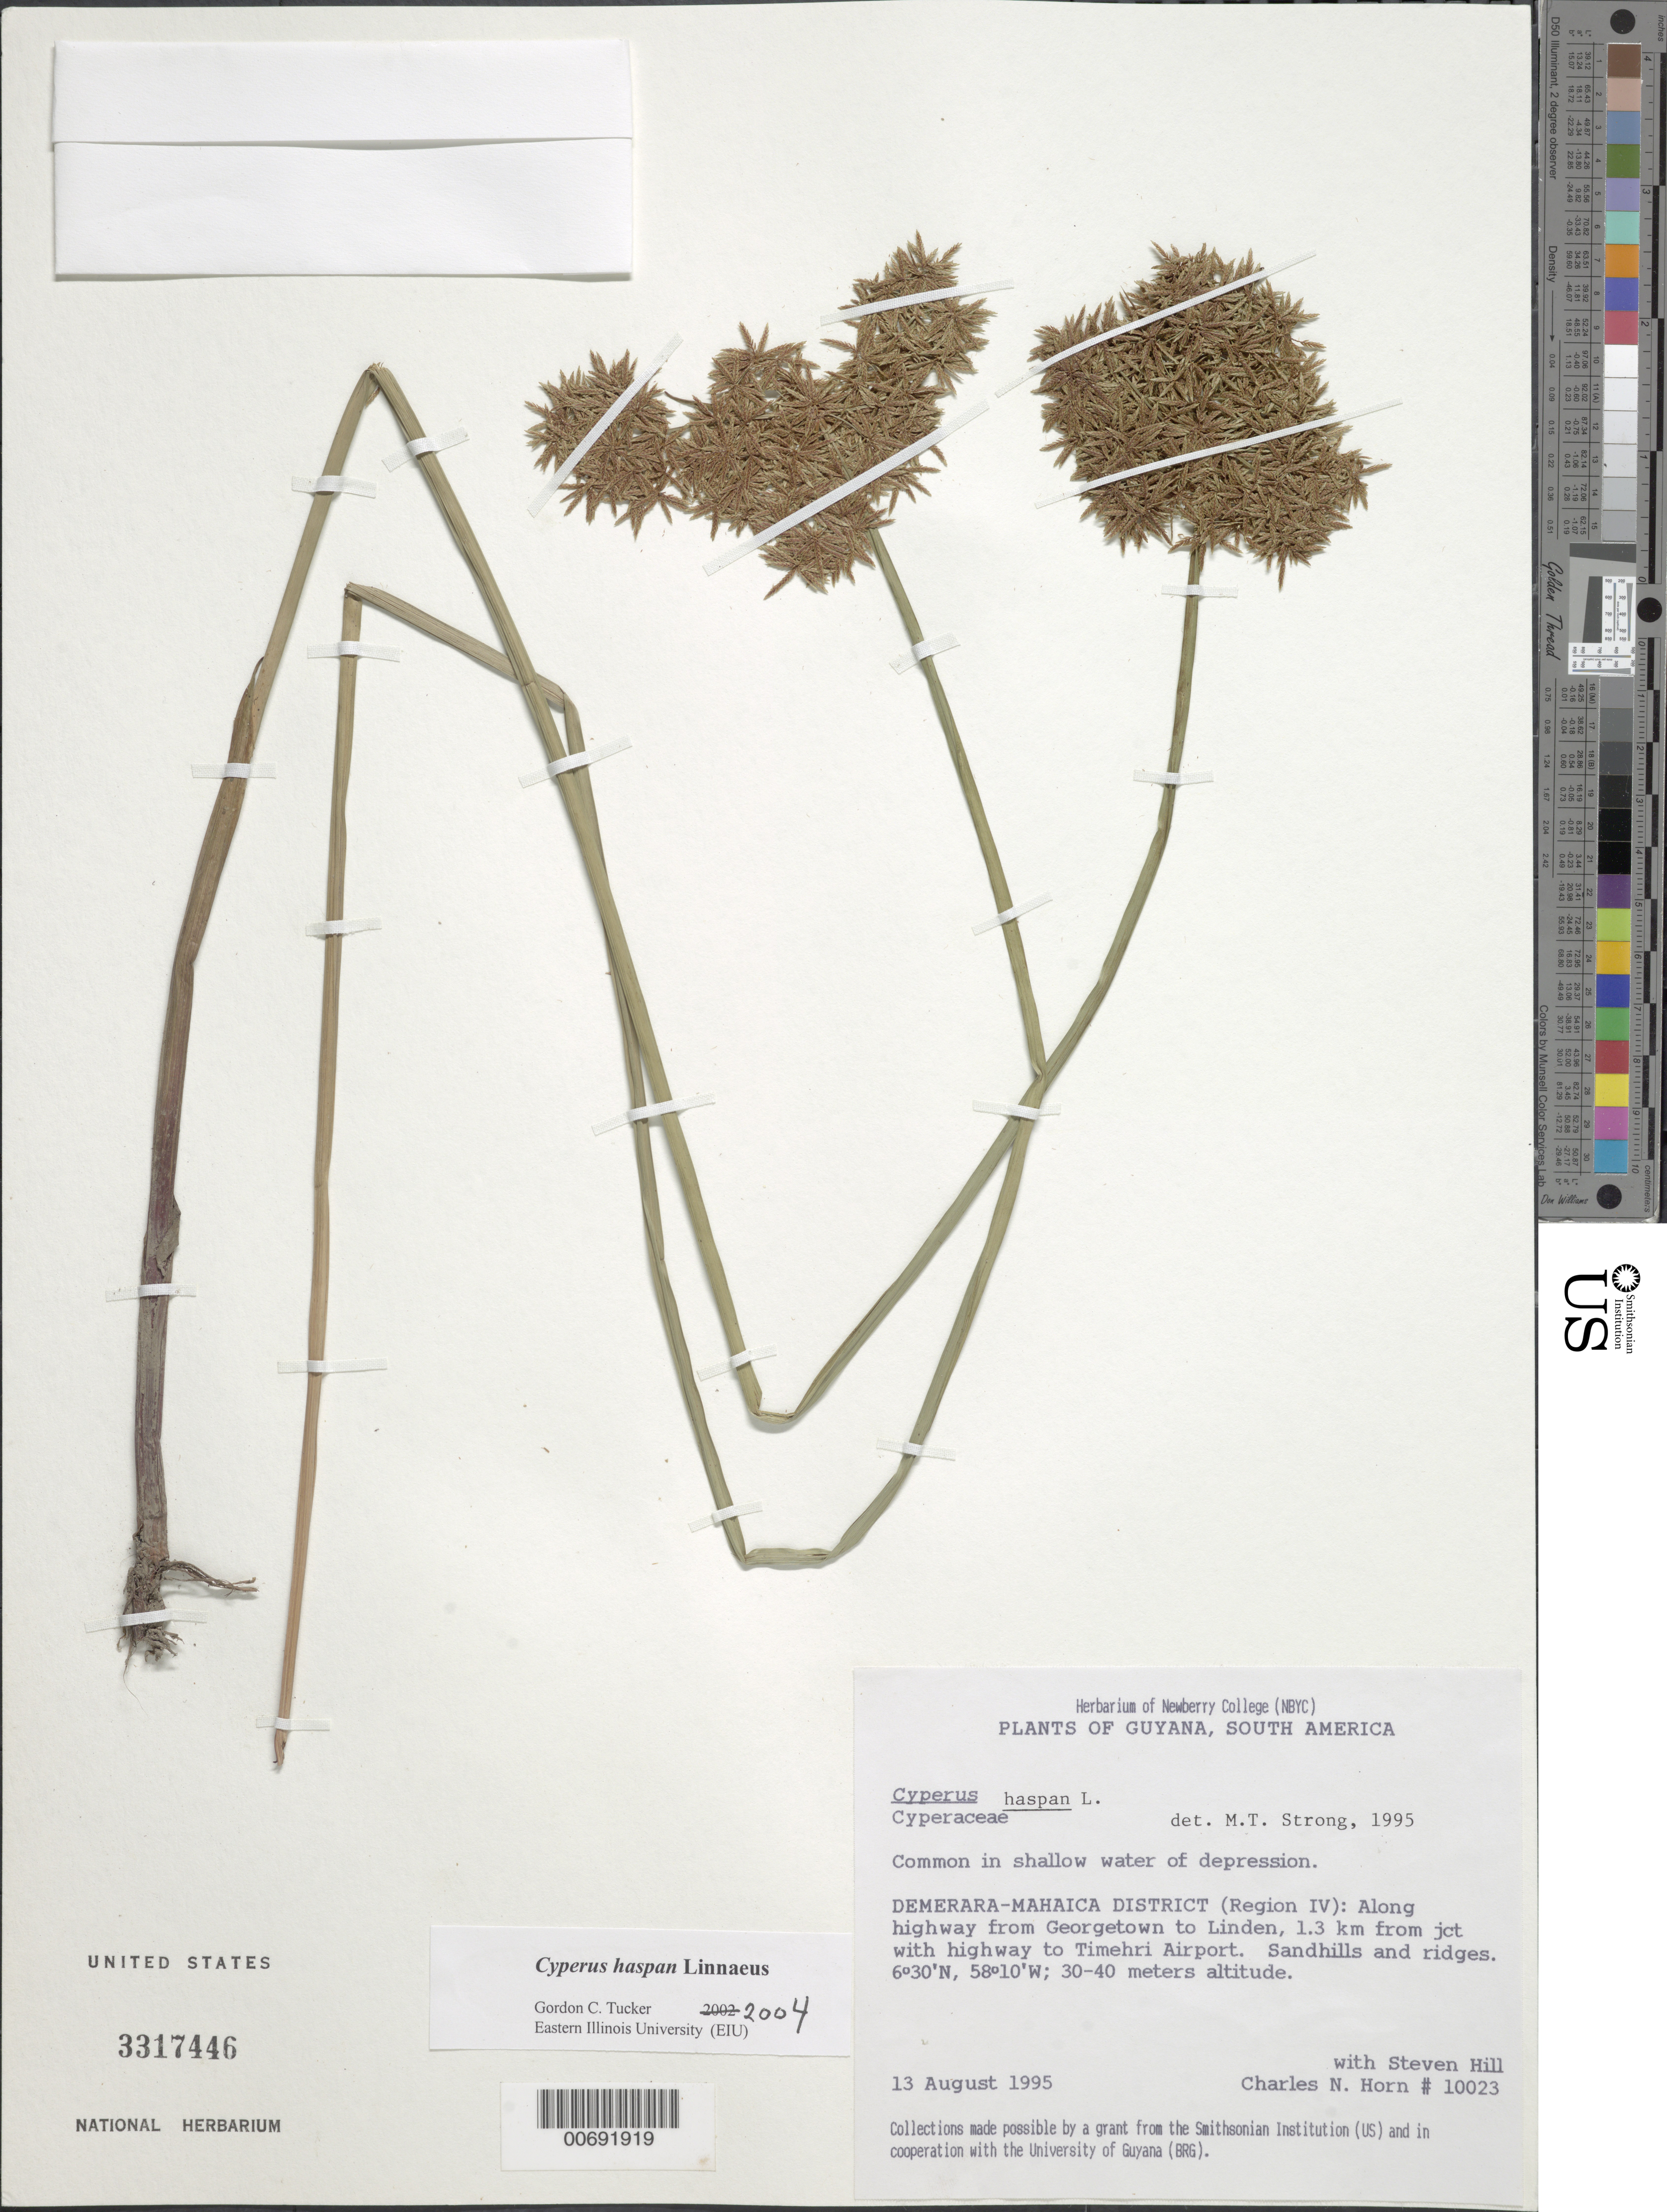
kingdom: Plantae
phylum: Tracheophyta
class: Liliopsida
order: Poales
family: Cyperaceae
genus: Cyperus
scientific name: Cyperus haspan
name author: L.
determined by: Tucker, G. C.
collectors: C. N. Horn & S. Hill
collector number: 10023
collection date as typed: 13-Aug-95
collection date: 1995-08-13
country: Guyana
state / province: Demerara-Mahaica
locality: Georgetown to Linden highway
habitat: Sandhills & ridges, in shallow water of depression;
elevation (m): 30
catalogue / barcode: US 3317446